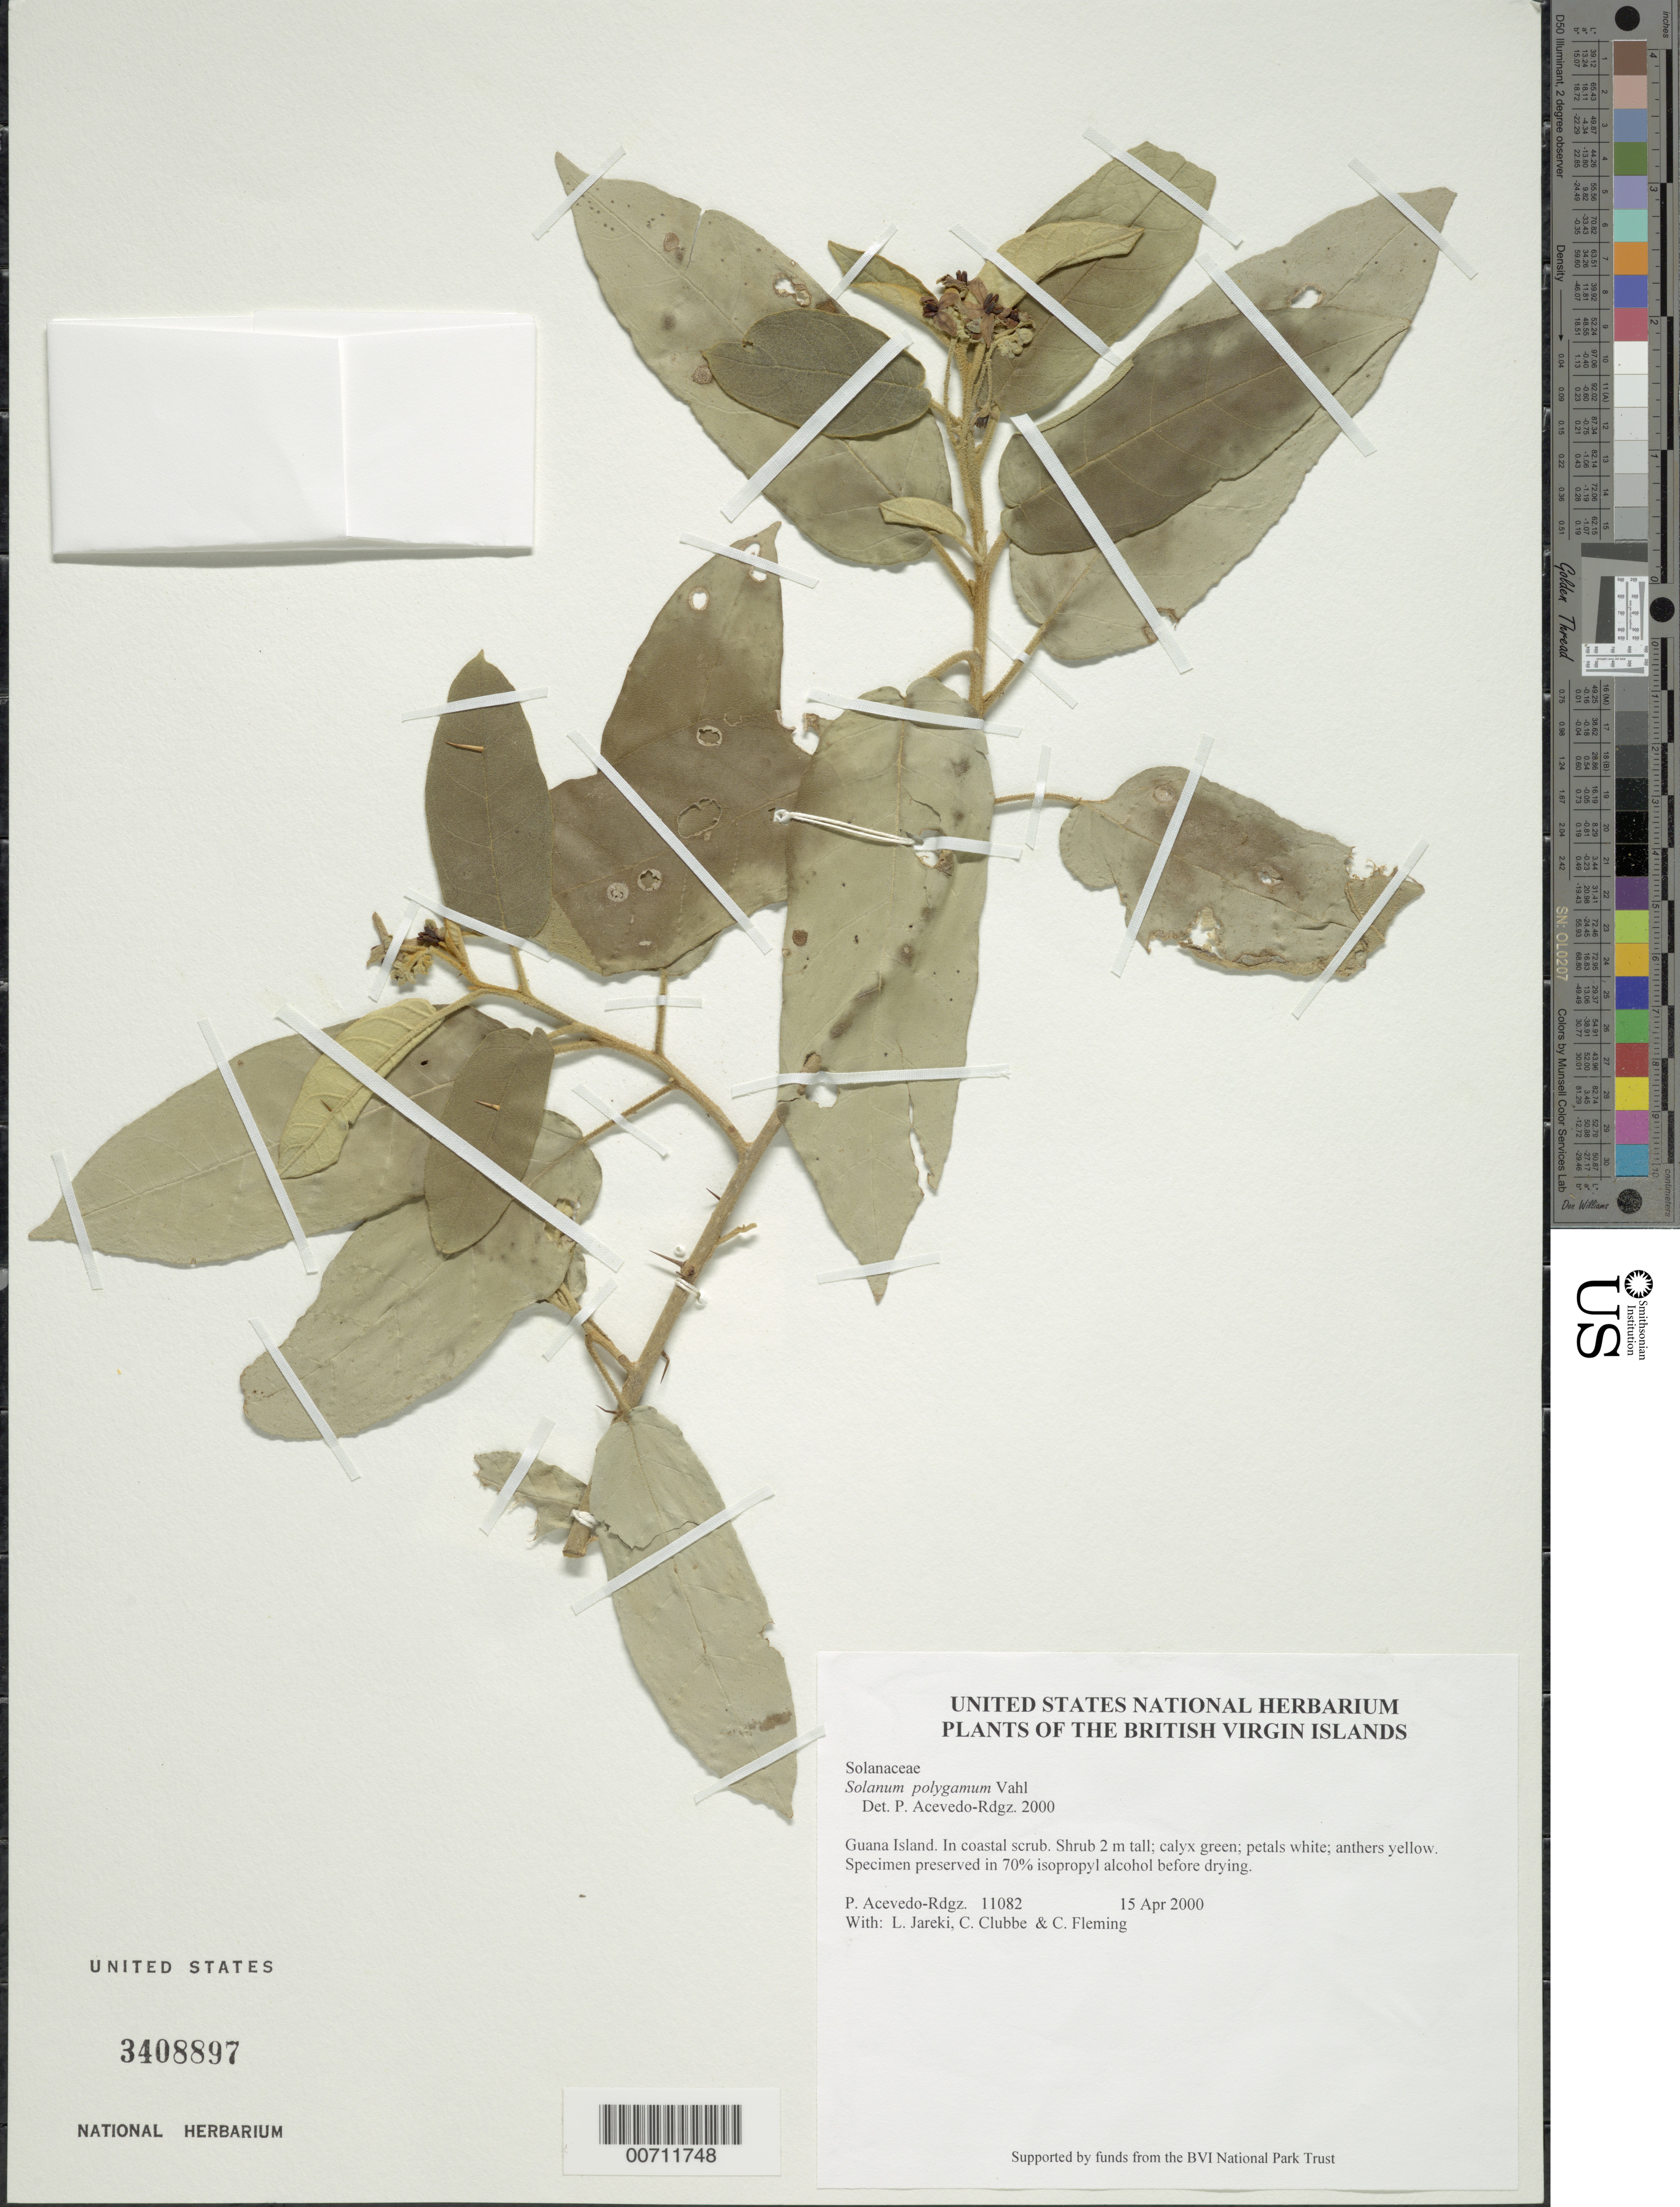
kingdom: Plantae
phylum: Tracheophyta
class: Magnoliopsida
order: Solanales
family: Solanaceae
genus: Solanum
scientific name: Solanum polygamum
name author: Vahl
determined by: Acevedo-Rodríguez, P., (BOT), Smithsonian Institution - National Museum of Natural History (UNITED STATES)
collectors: P. Acevedo-Rodr., L. Jareki, C. Clubbe & C. Fleming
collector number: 11082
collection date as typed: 15 Apr 2000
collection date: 2000-04-15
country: British Virgin Islands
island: Guana Island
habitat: In coastal scrub.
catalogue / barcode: US 3408897